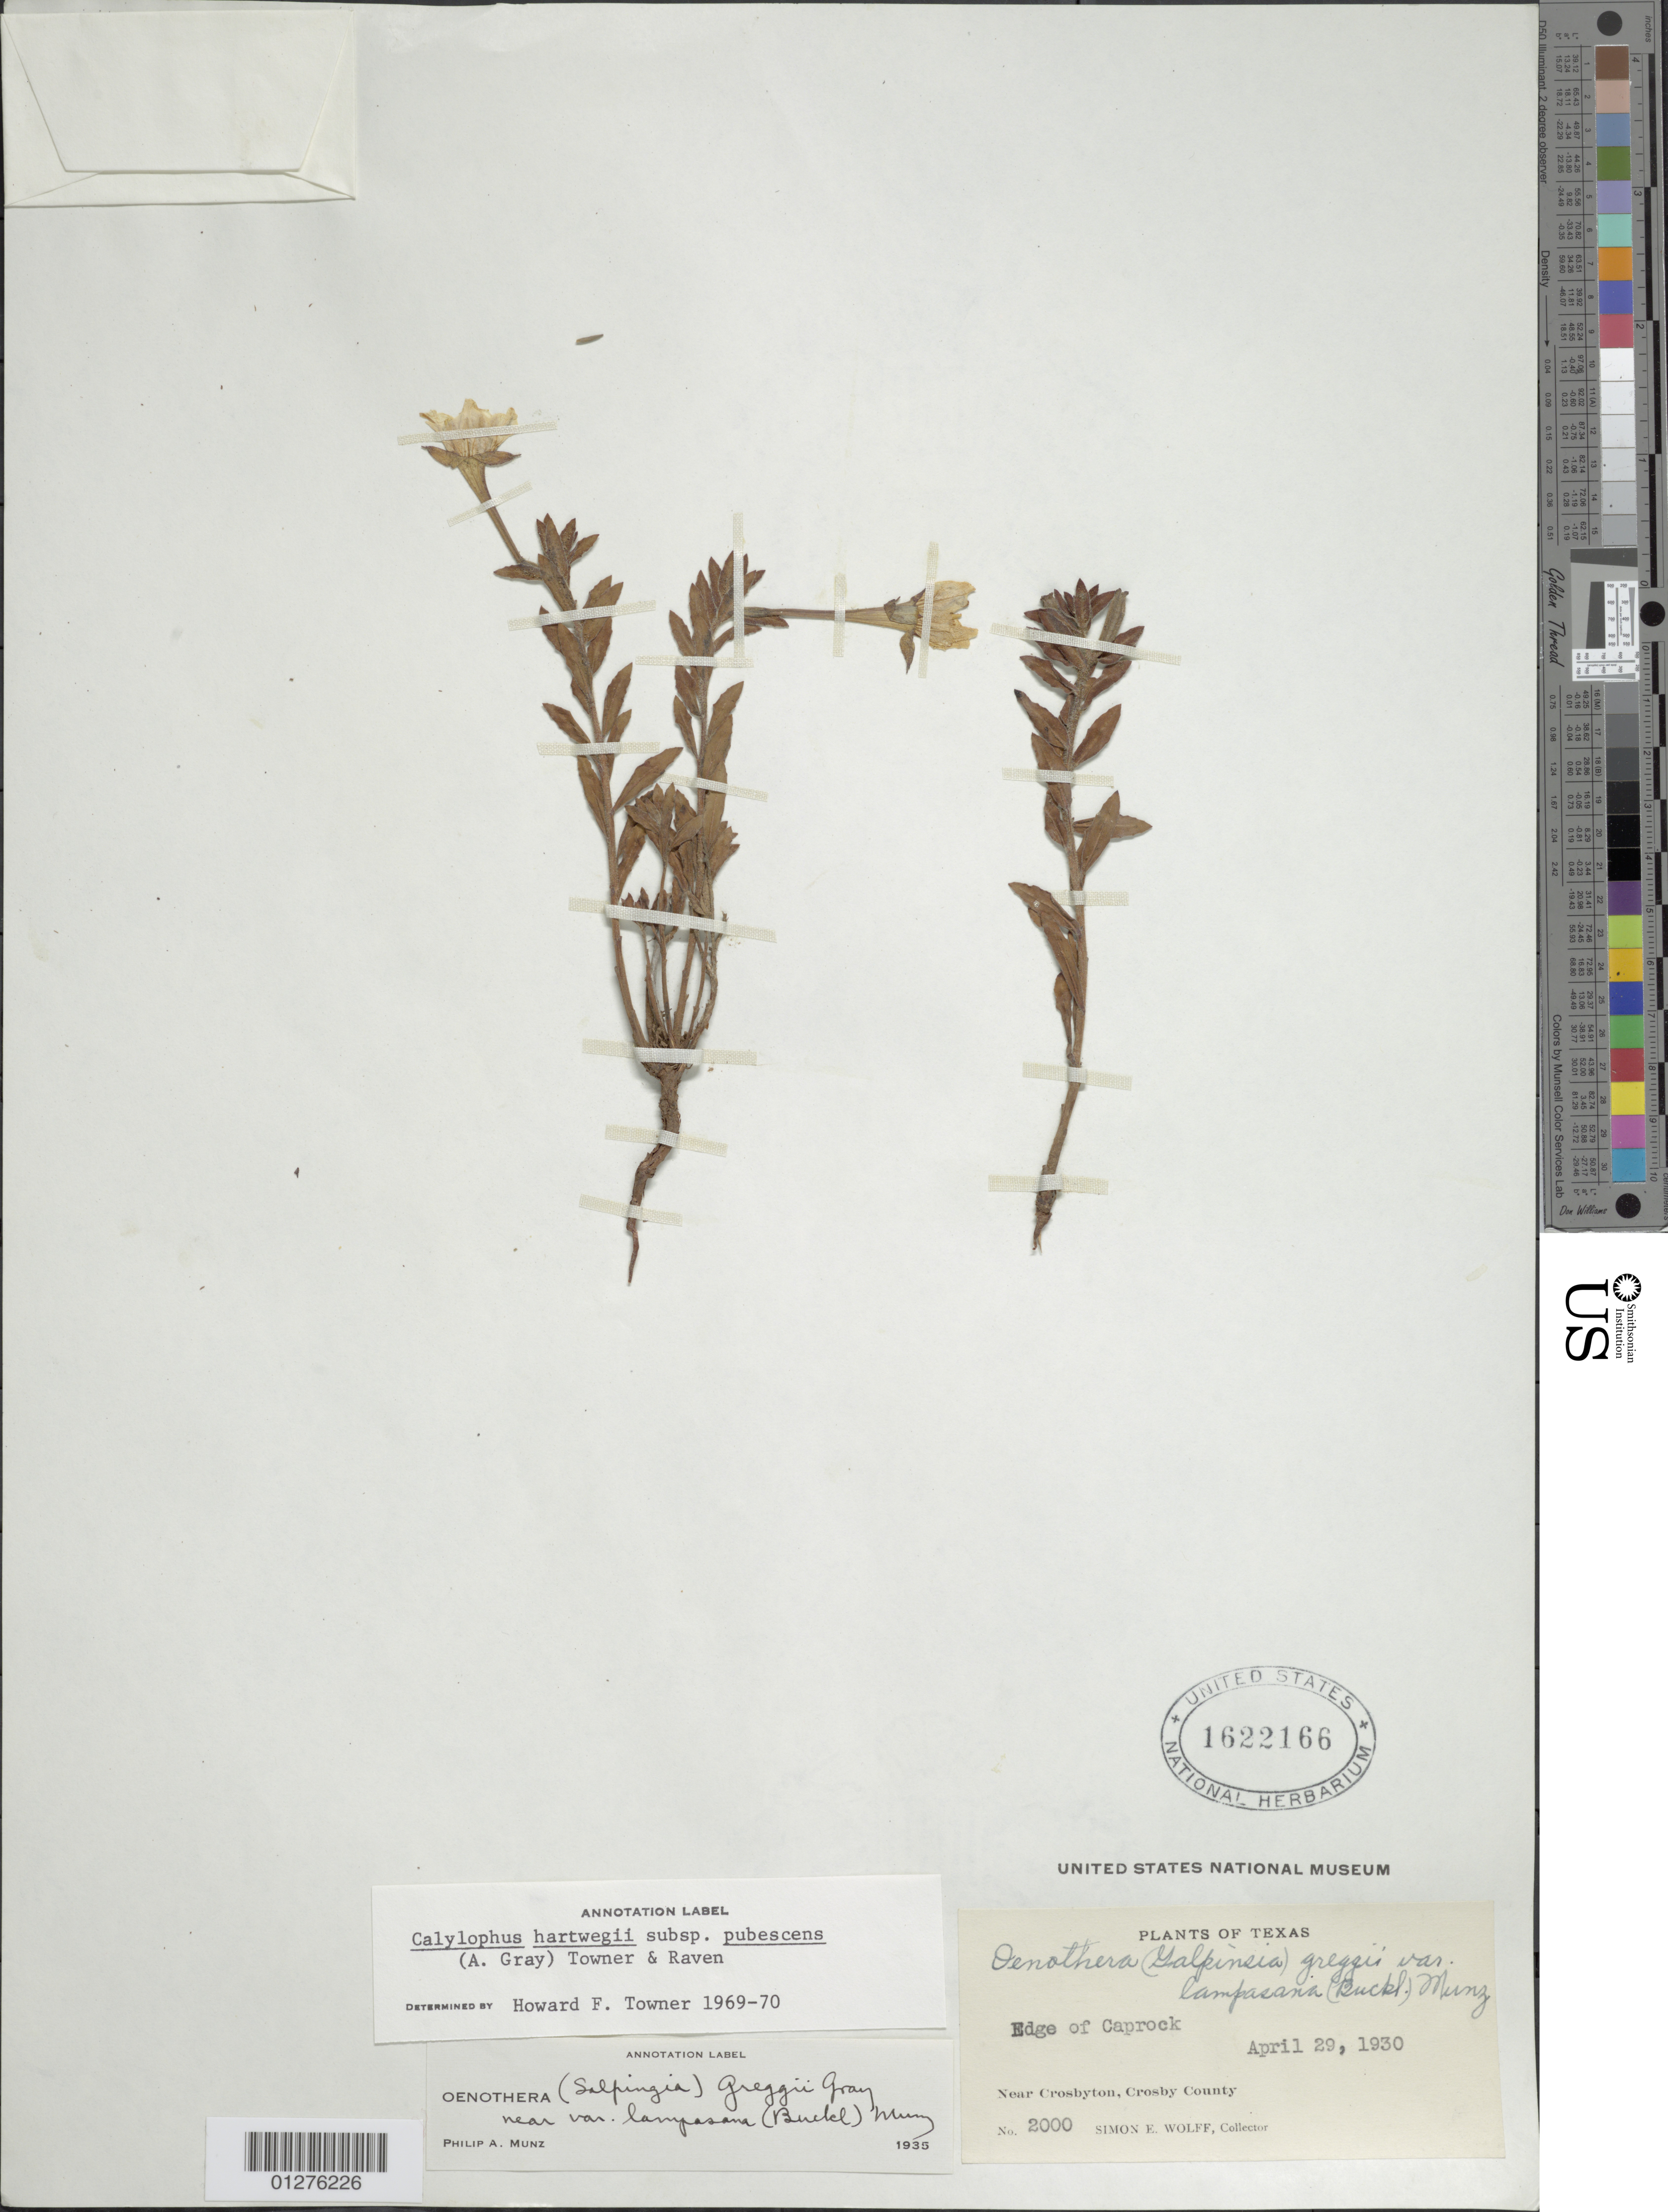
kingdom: Plantae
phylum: Tracheophyta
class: Magnoliopsida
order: Myrtales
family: Onagraceae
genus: Oenothera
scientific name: Oenothera hartwegii subsp. pubescens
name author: (A. Gray) W.L. Wagner & Hoch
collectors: S. E. Wolff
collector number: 2000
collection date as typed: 29 Apr 1930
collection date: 1930-04-29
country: United States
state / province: Texas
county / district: Crosby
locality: Near Crosbyton. Edge of Caprock.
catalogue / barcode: US 1622166